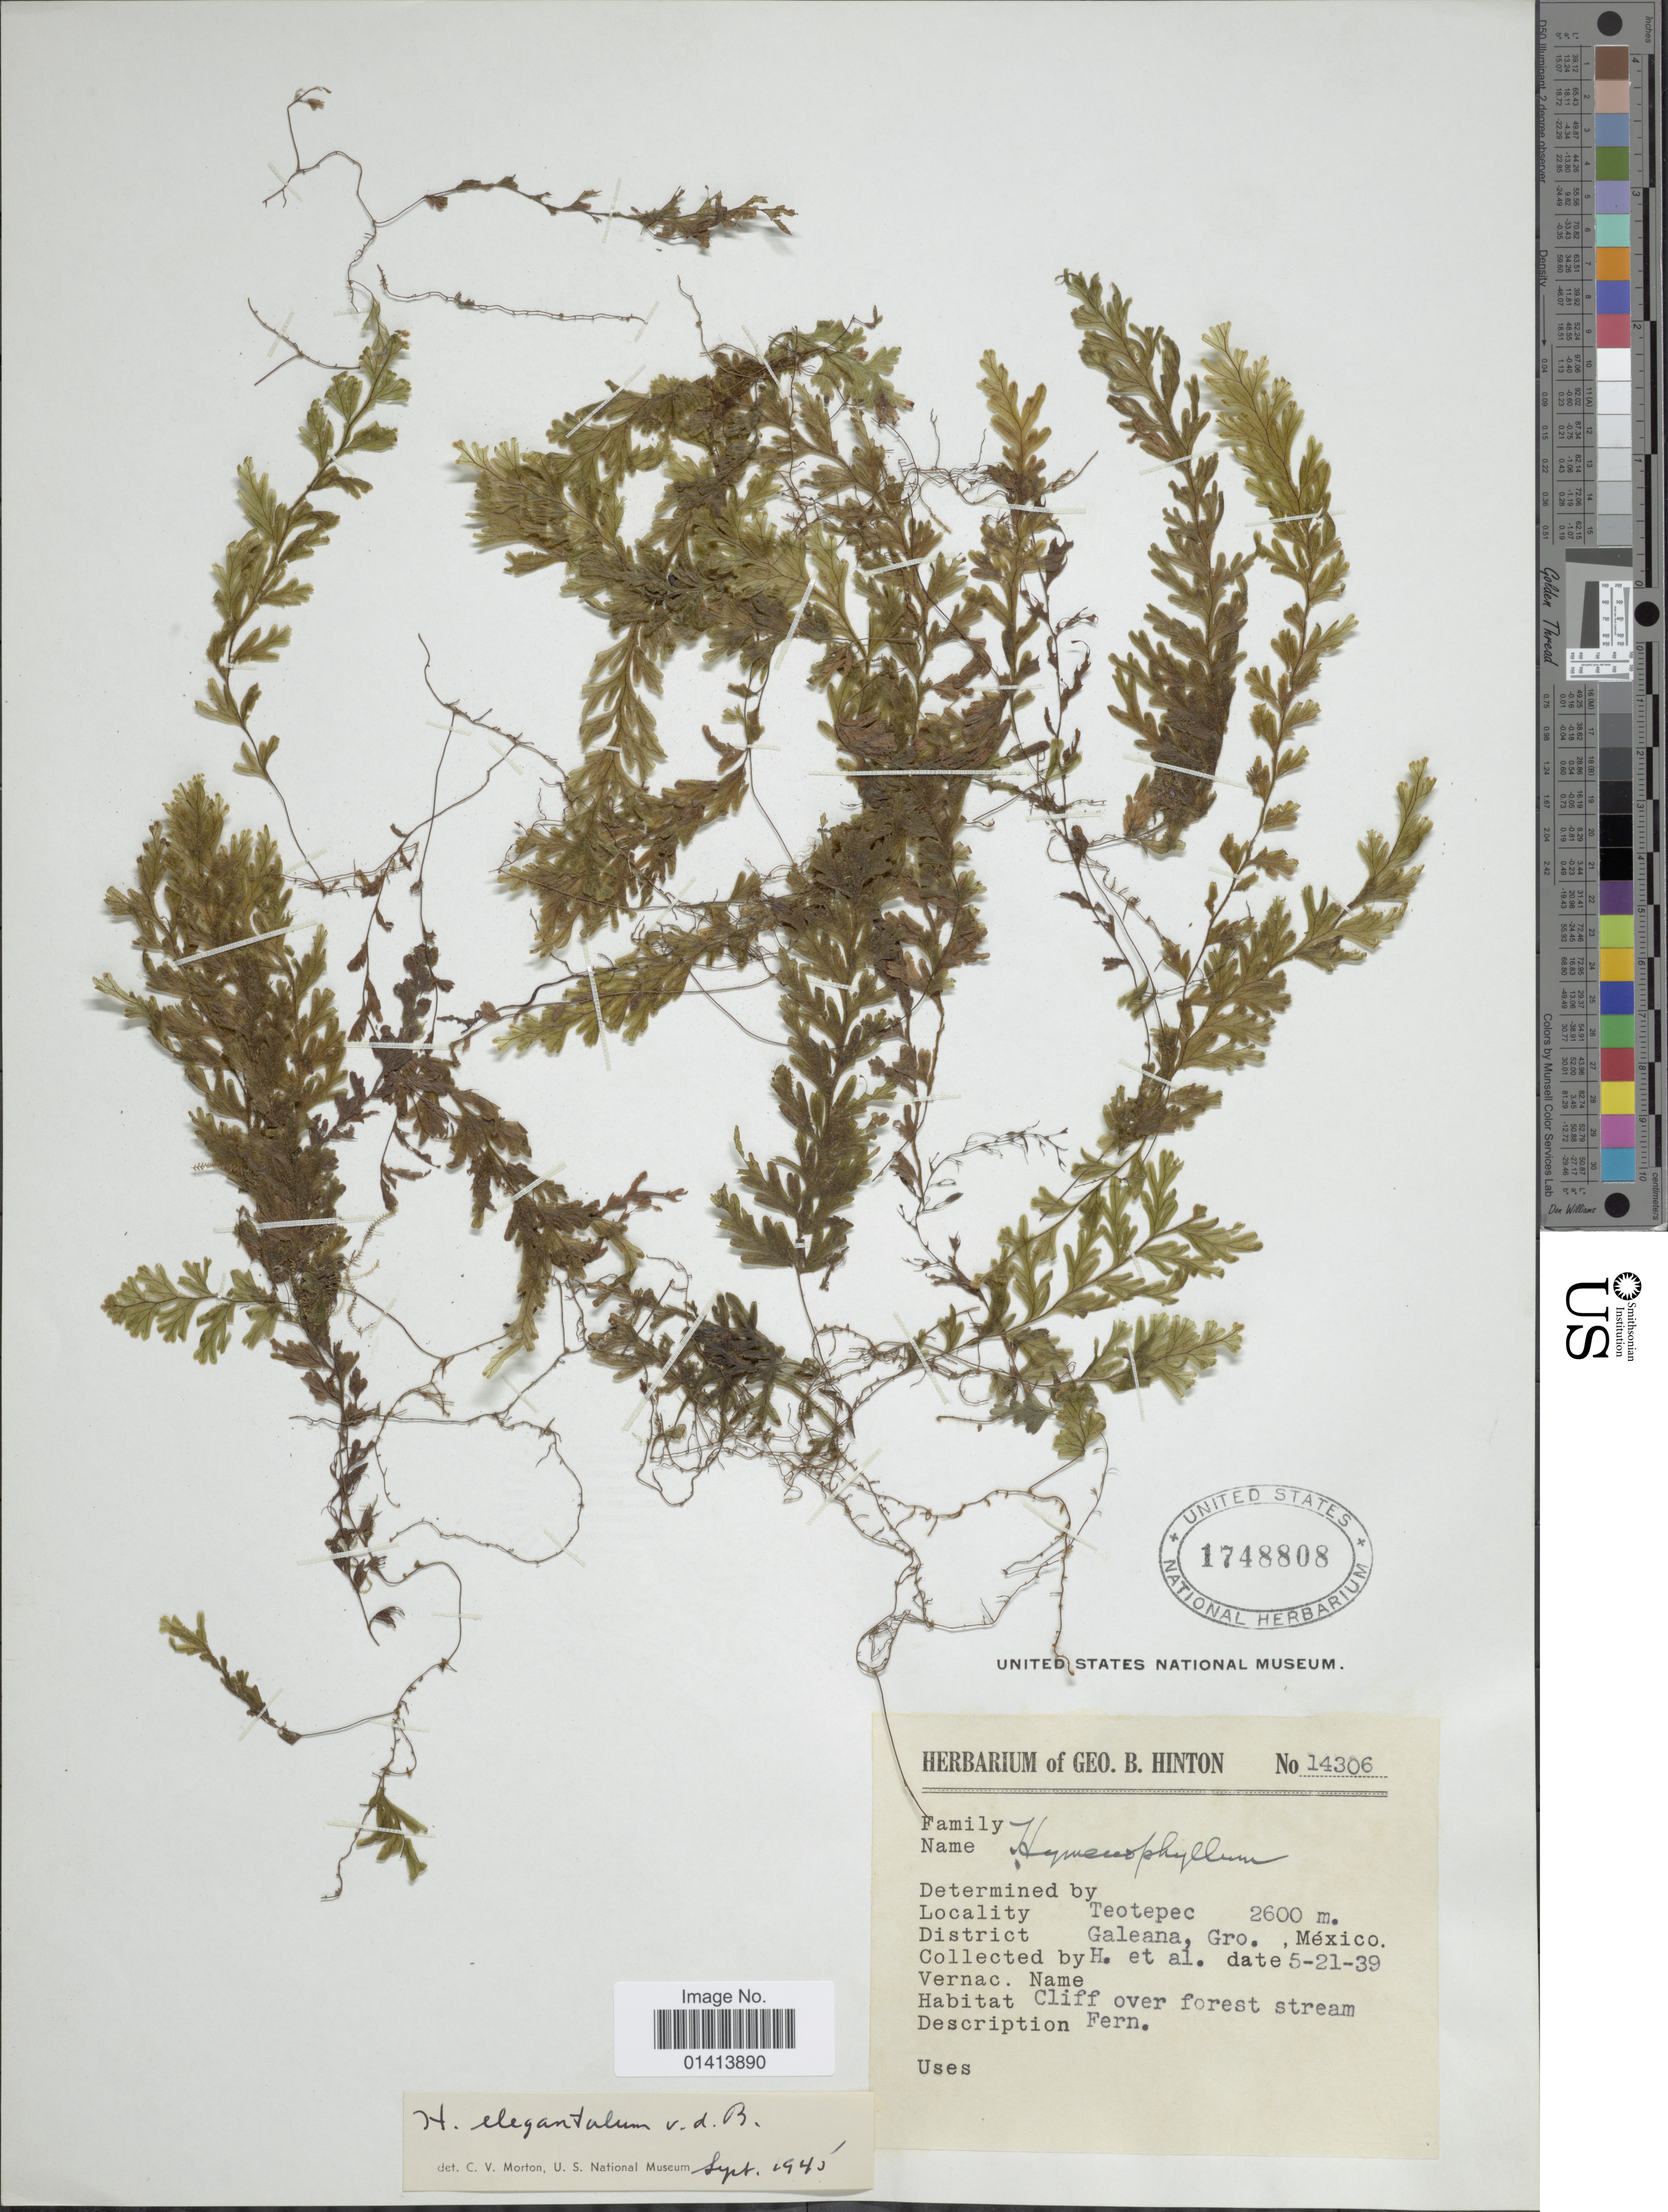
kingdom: Plantae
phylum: Tracheophyta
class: Polypodiopsida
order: Hymenophyllales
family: Hymenophyllaceae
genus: Hymenophyllum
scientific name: Hymenophyllum elegantulum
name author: Bosch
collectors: G. B. Hinton & et al.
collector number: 14306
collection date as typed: Transcribed d/m/y: 21/5/39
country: Mexico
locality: Teotepec, Galeana, Gro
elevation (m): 2600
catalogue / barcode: US 1748808